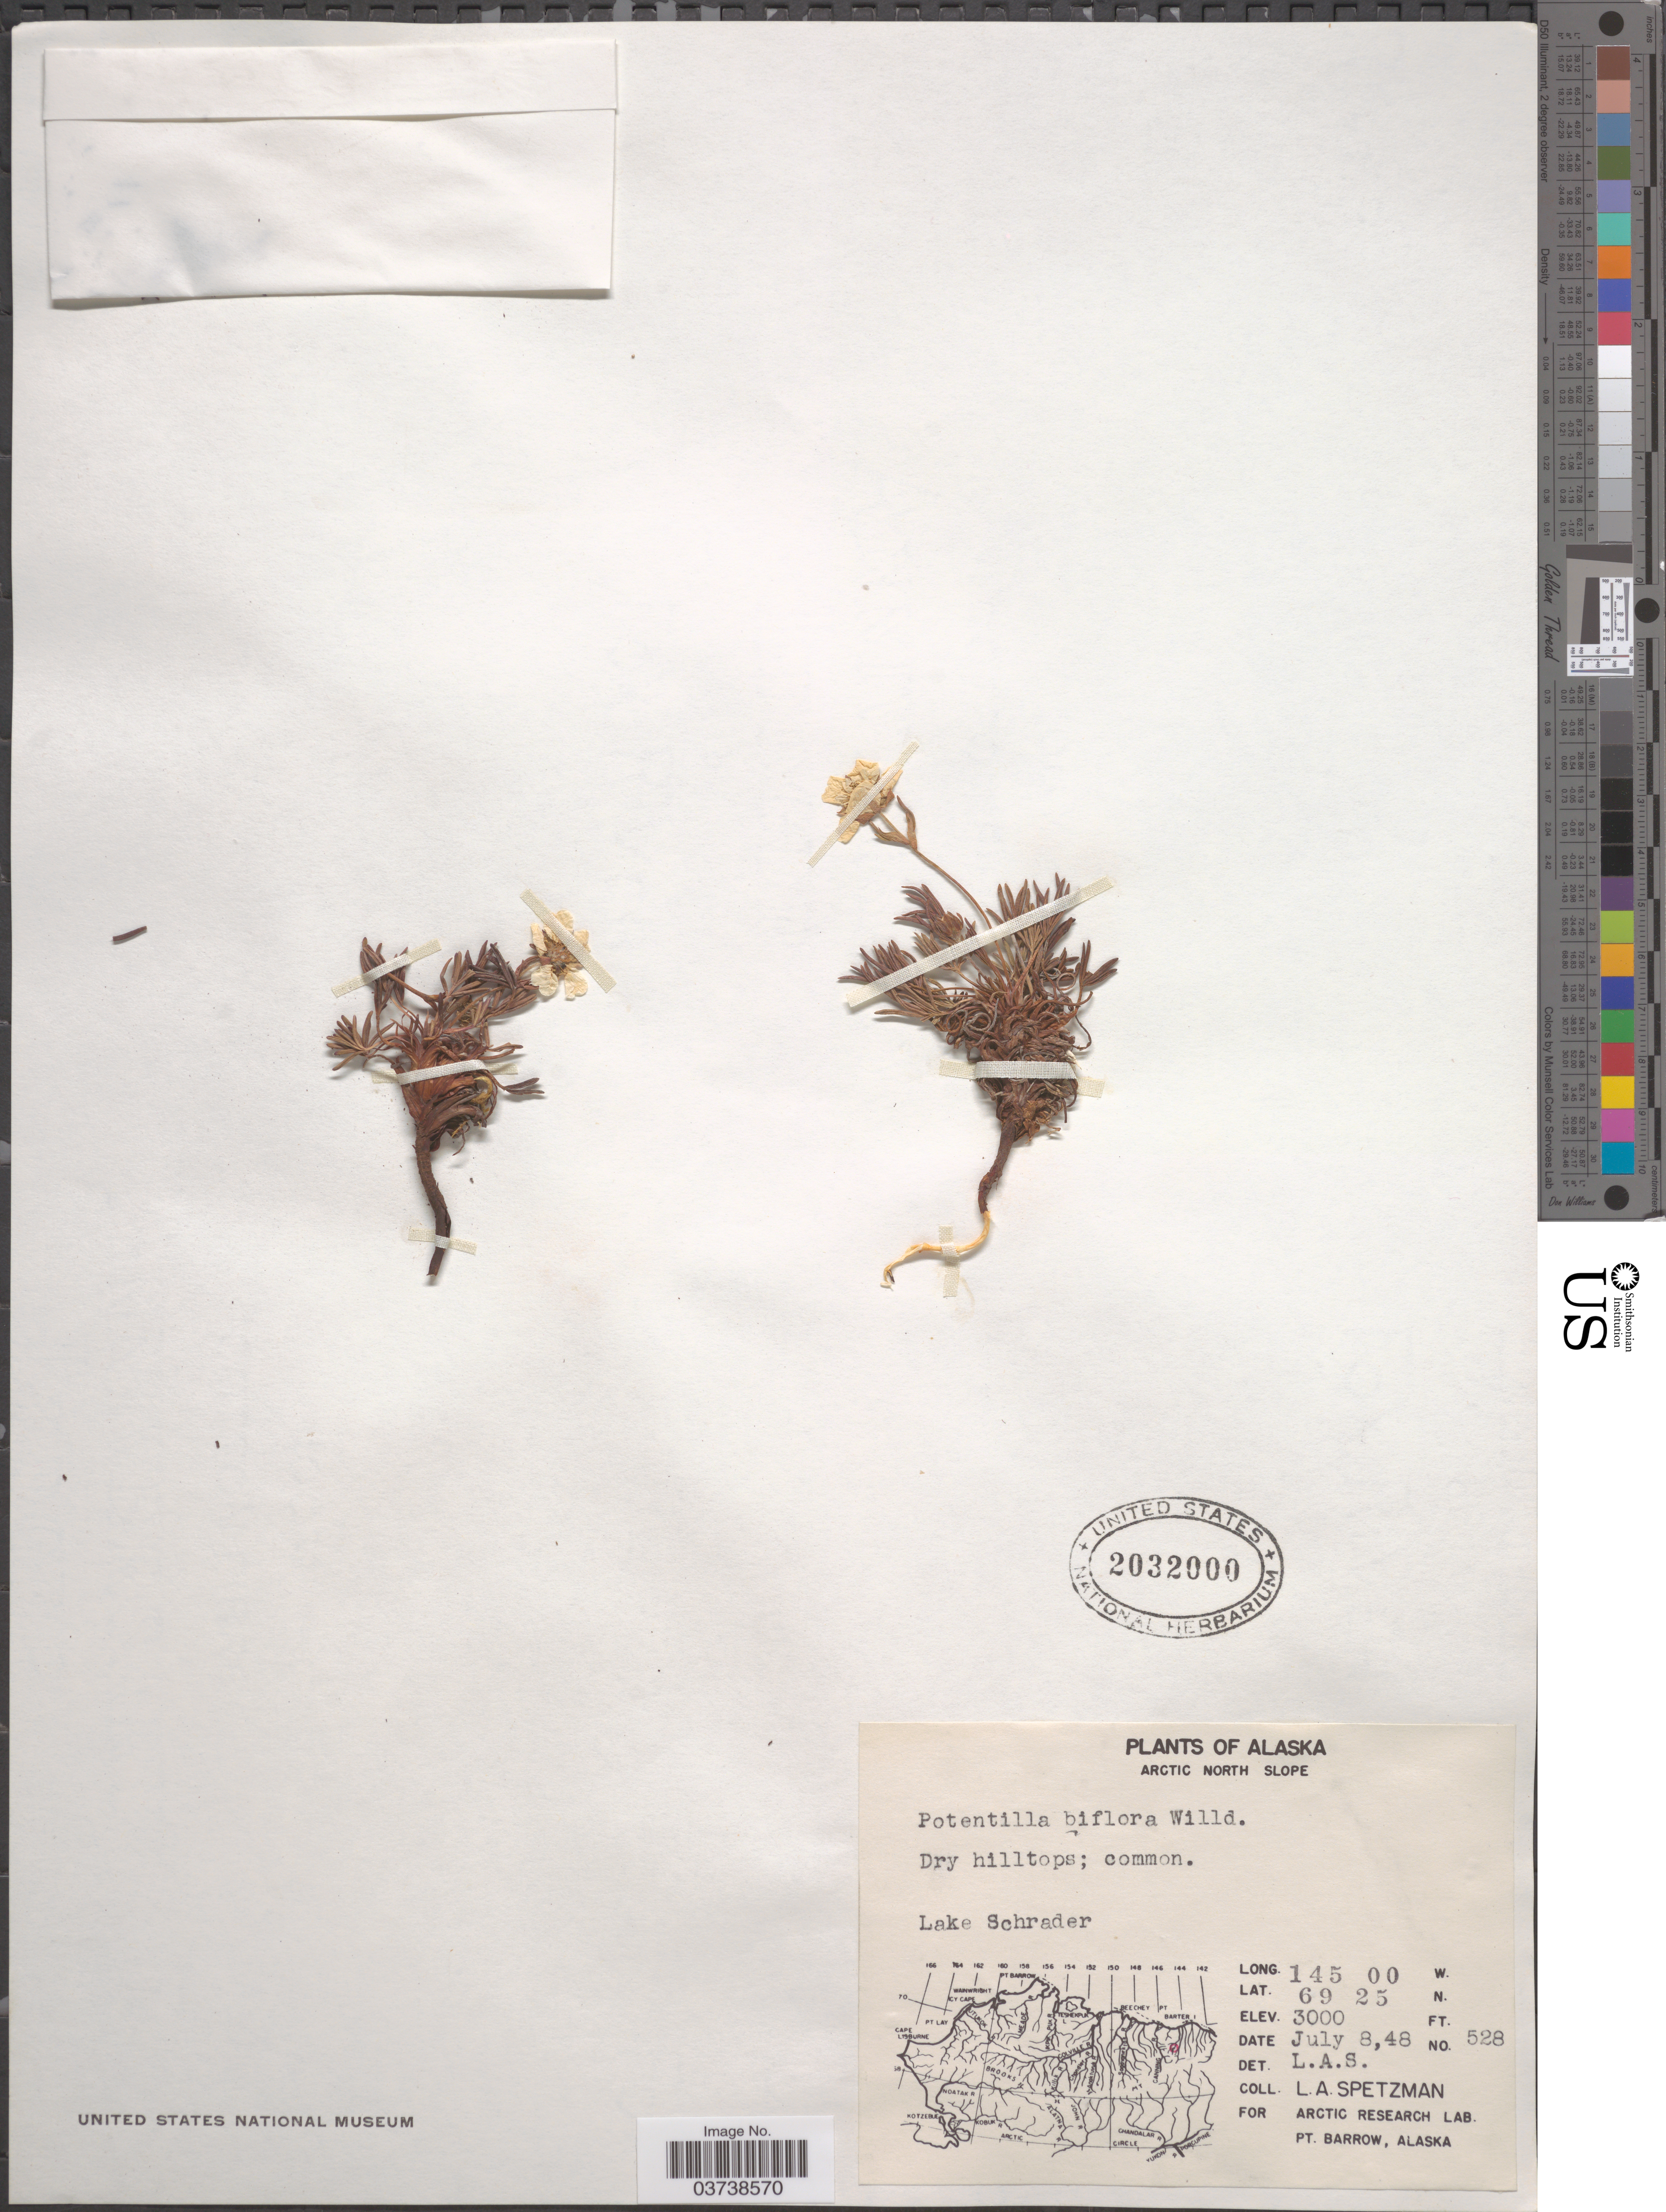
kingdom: Plantae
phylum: Tracheophyta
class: Magnoliopsida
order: Rosales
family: Rosaceae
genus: Potentilla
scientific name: Potentilla biflora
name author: Willd. ex Schltdl.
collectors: L. Spetzman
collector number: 528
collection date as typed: Transcribed d/m/y: 8/7/48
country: United States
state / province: Alaska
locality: Arctic North Slope. Lake Schrader.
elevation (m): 914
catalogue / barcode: US 2032000